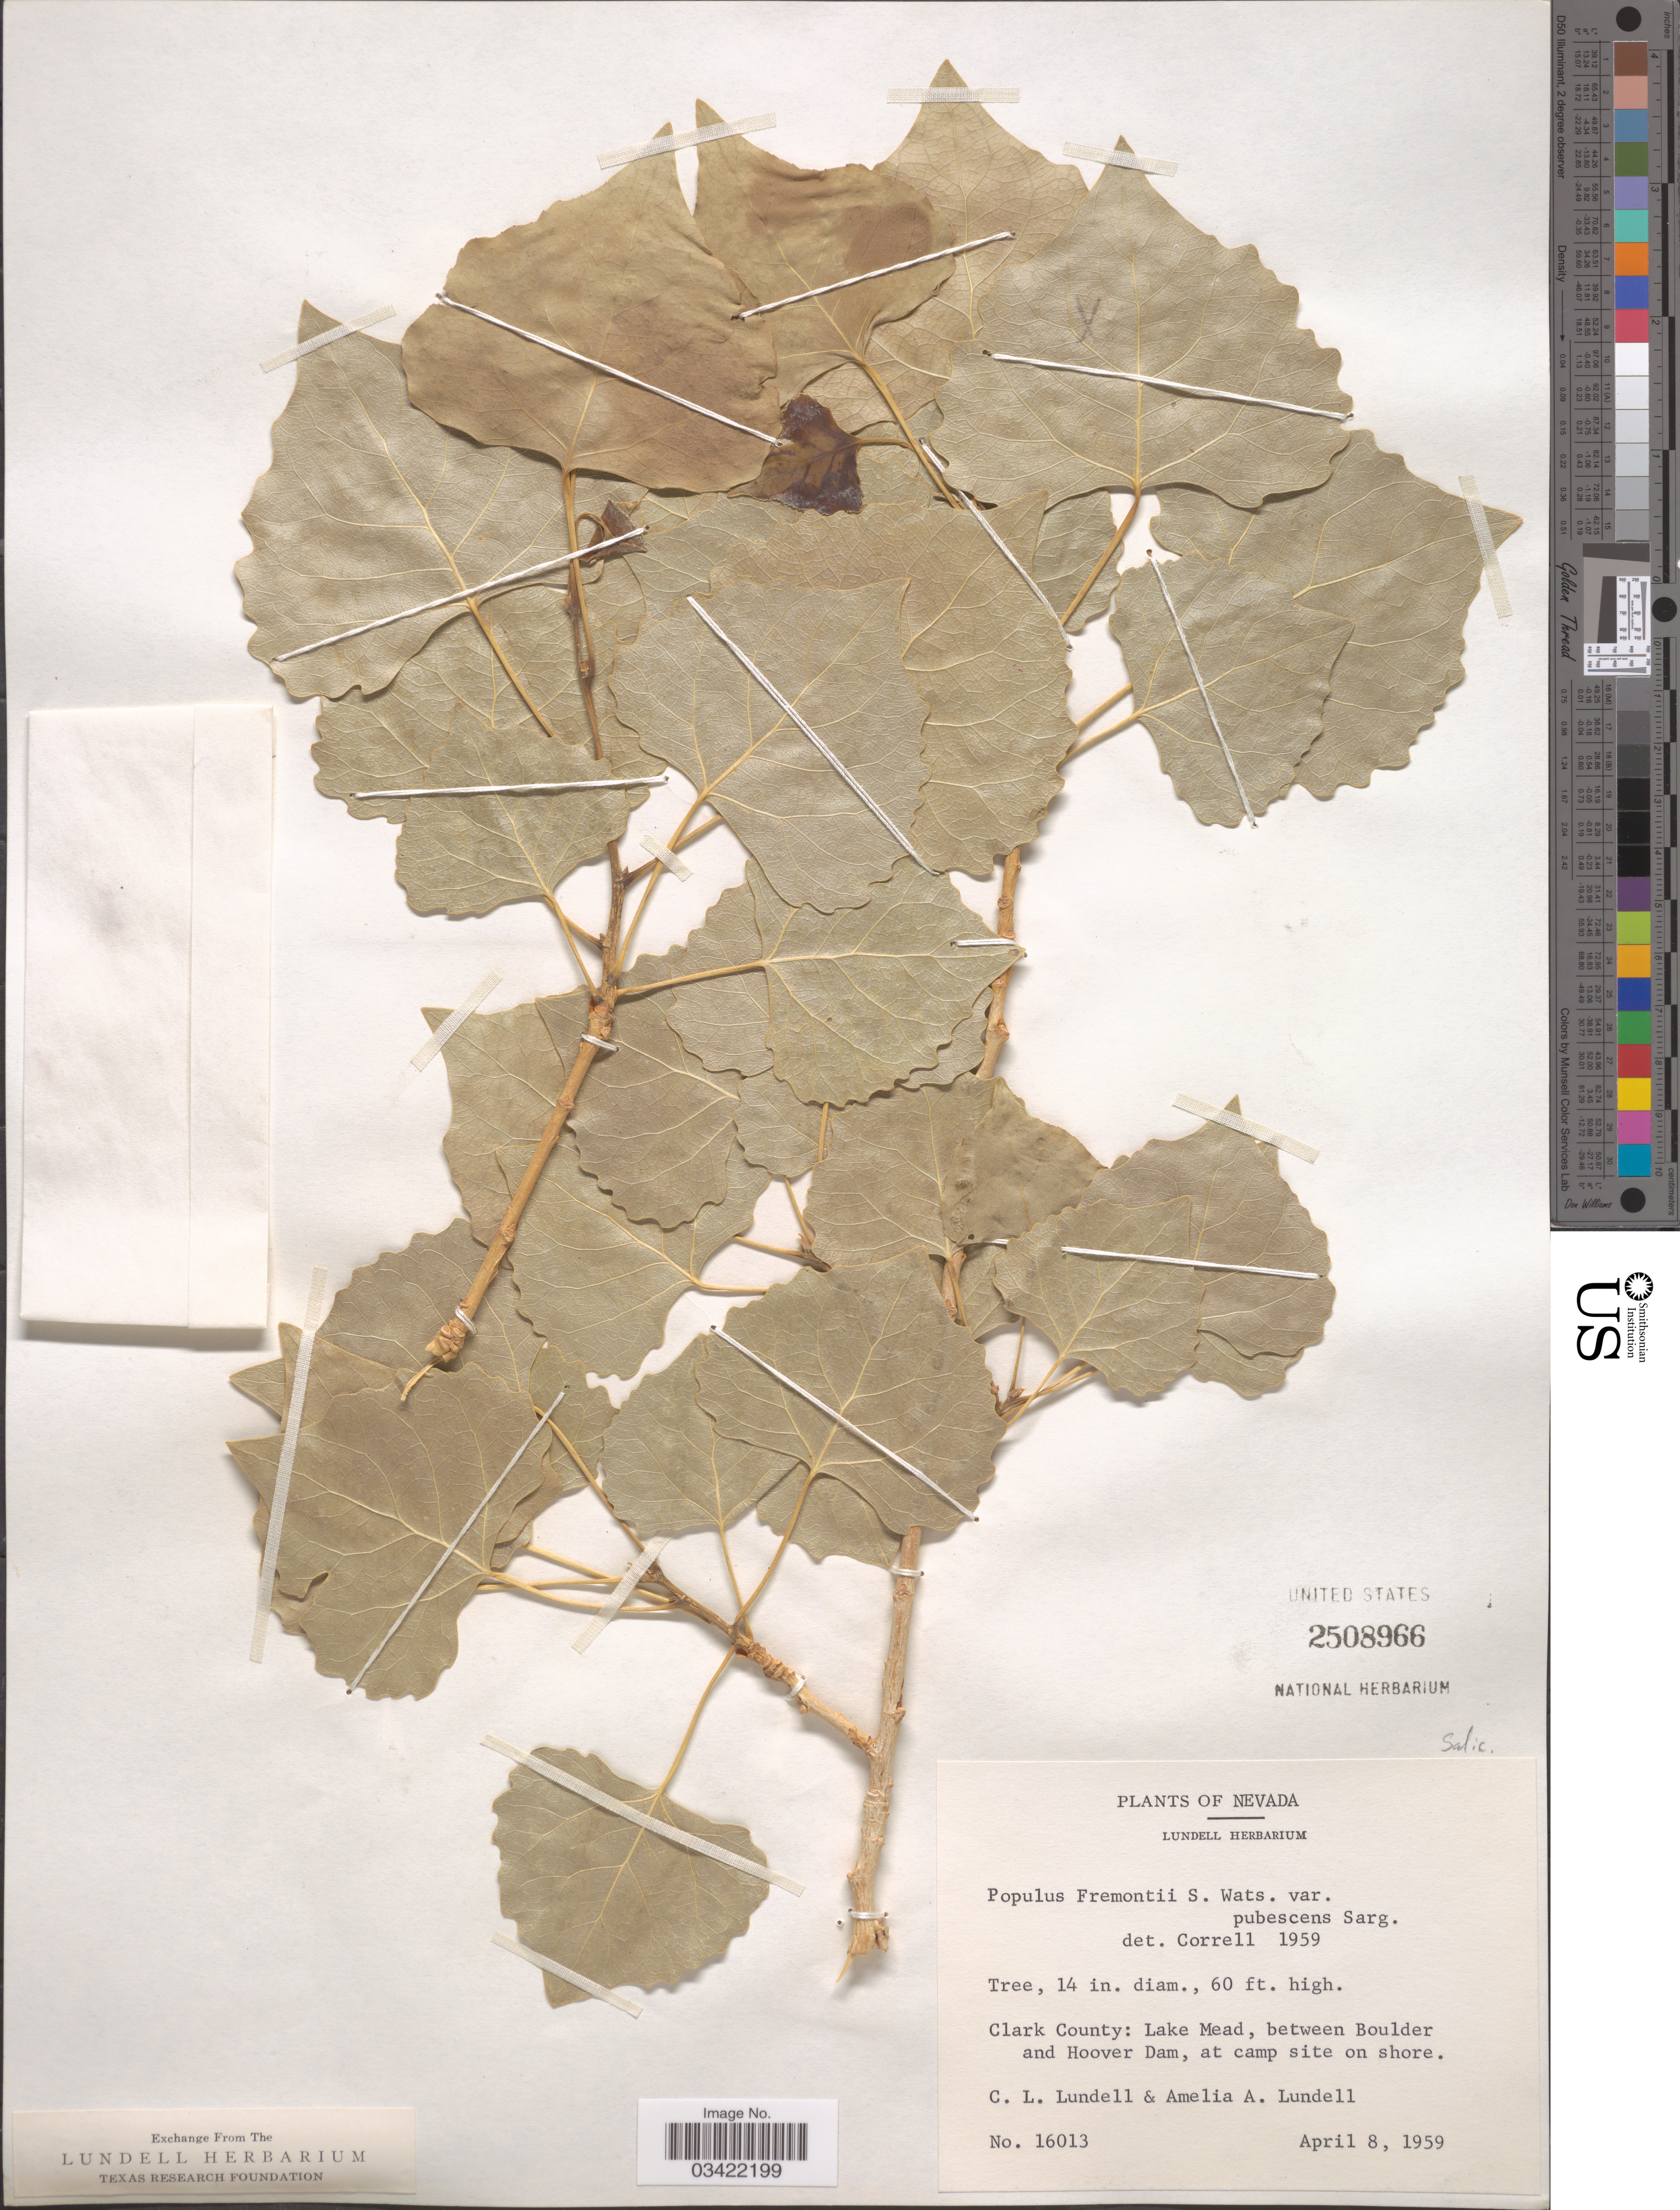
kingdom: Plantae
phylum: Tracheophyta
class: Magnoliopsida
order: Malpighiales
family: Salicaceae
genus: Populus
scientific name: Populus grandidentata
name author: Michx.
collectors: C. L. Lundell & A. A. Lundell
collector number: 16013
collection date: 1959-04-08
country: United States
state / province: Nevada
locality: Clark County: Lake Mead, between Boulder and Hoover Dam, at camp site on shore.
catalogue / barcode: US 2508966